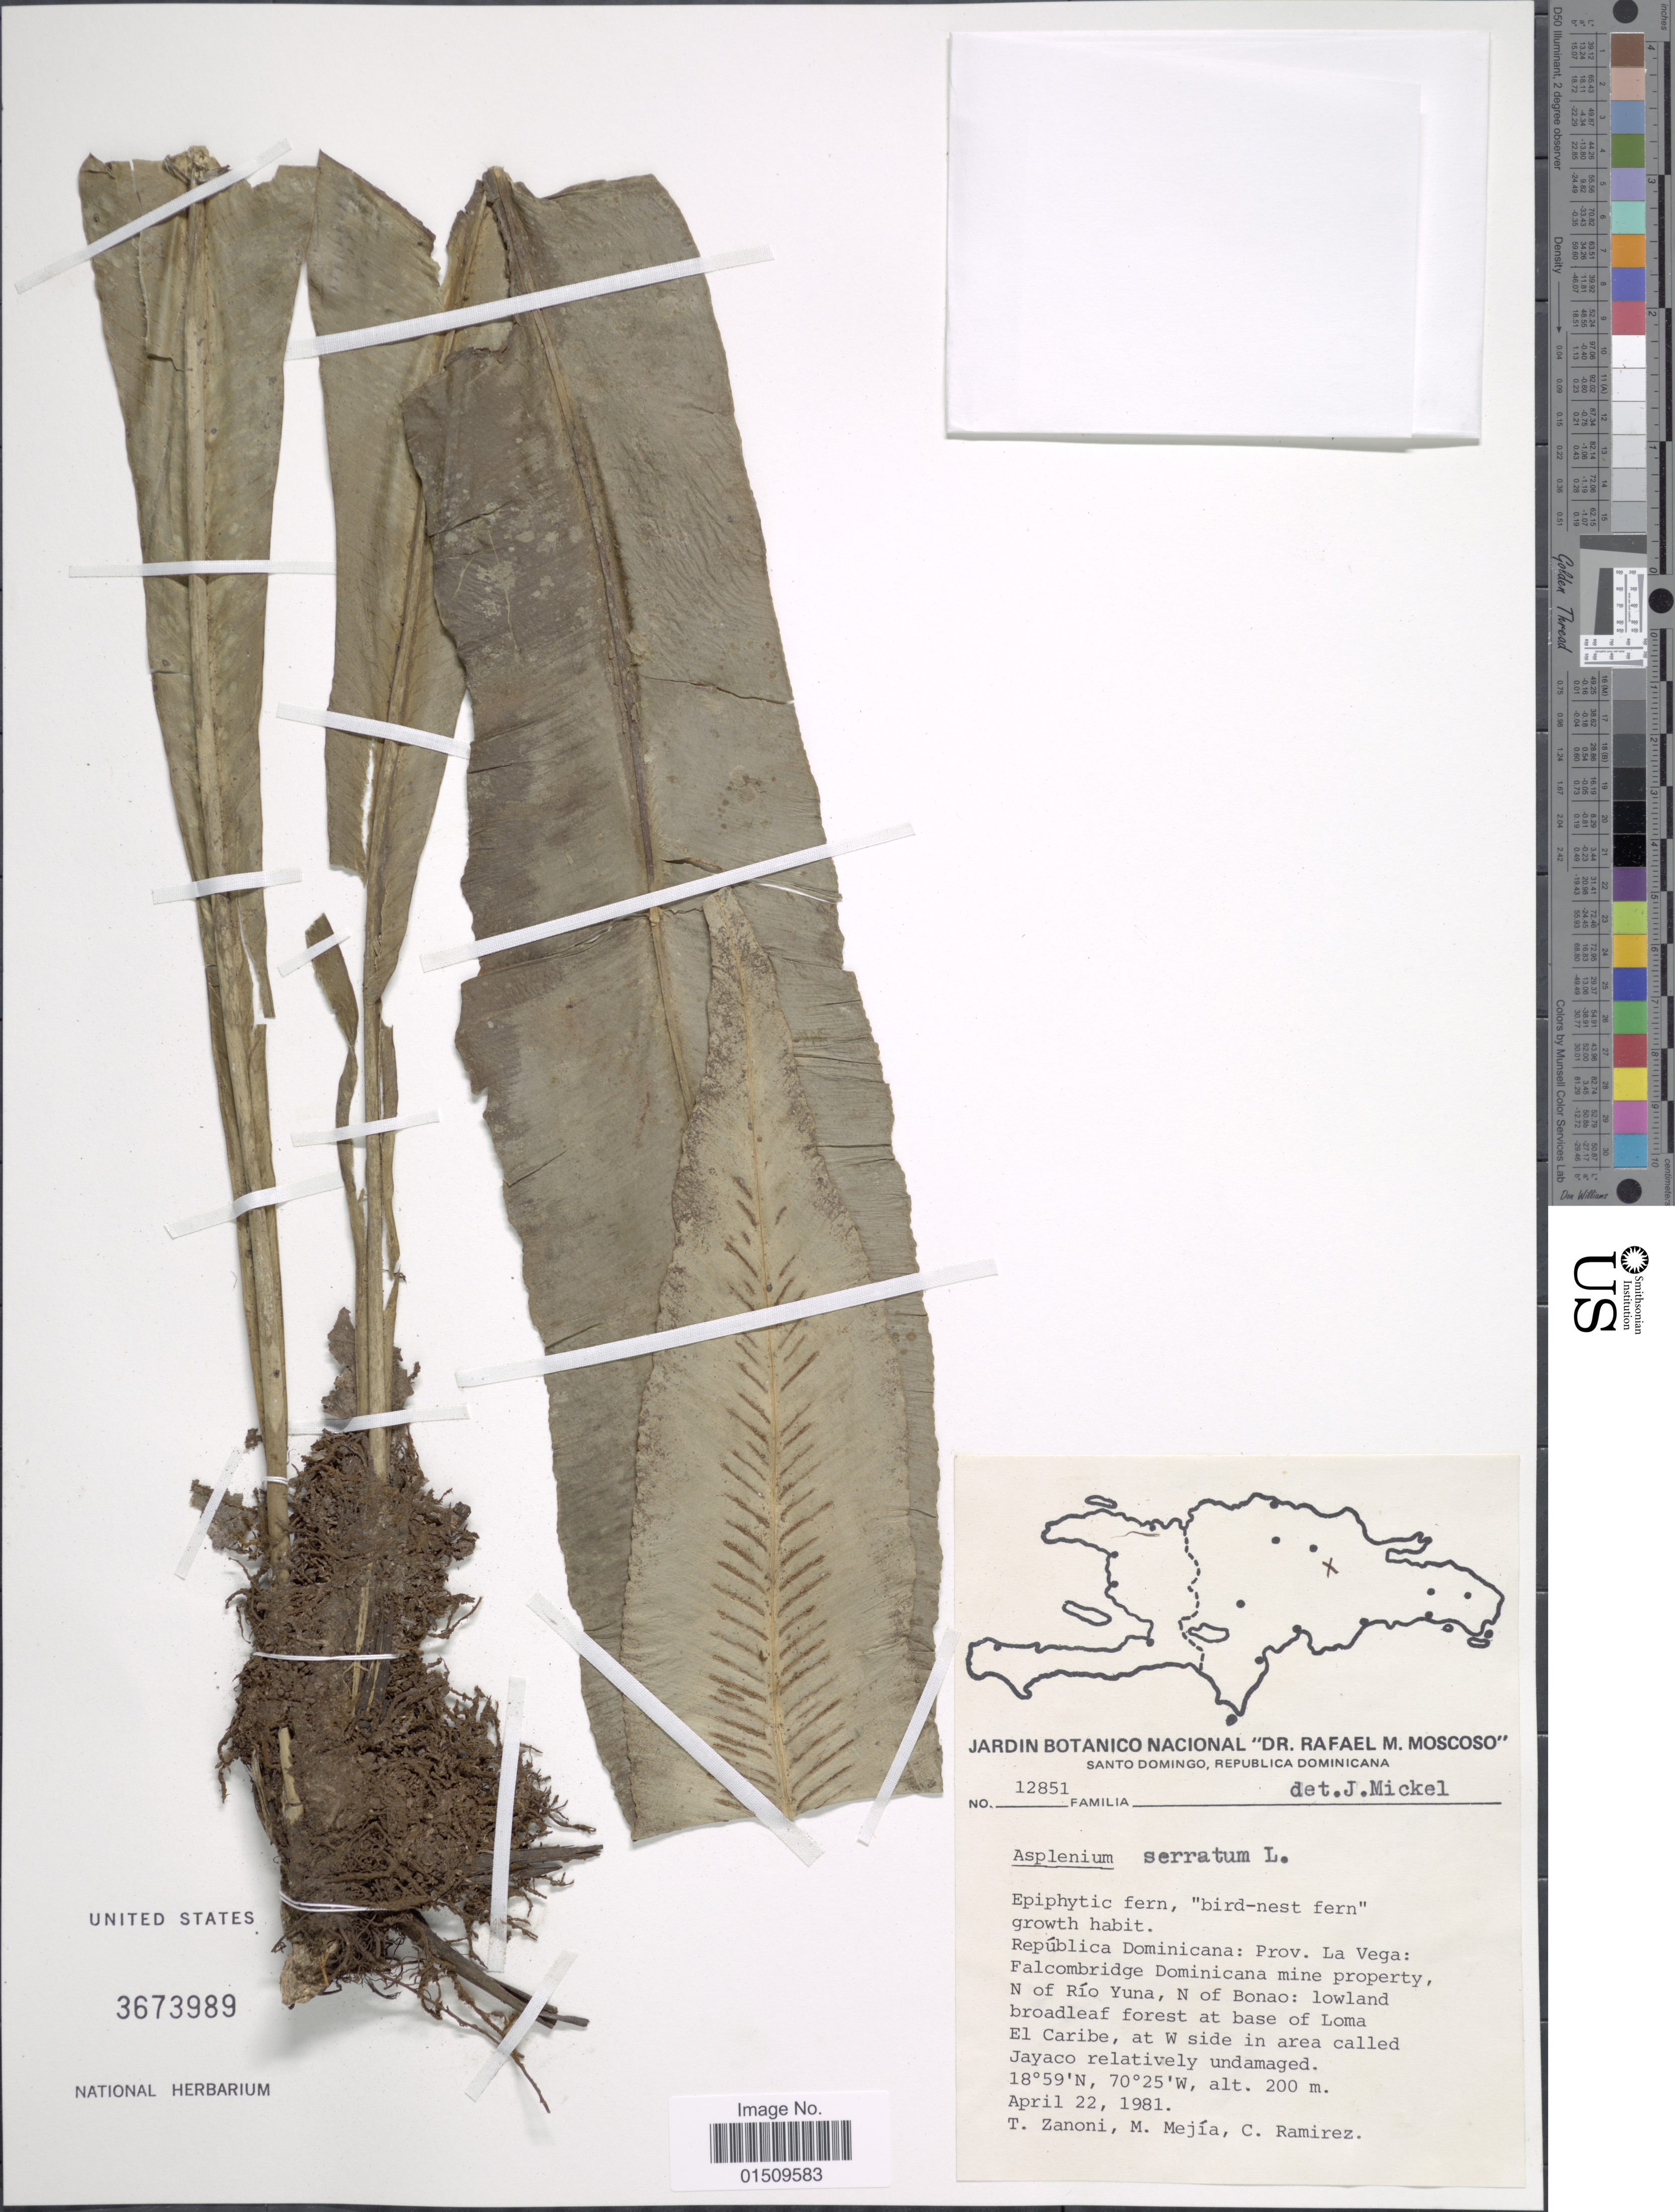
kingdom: Plantae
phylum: Tracheophyta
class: Polypodiopsida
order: Polypodiales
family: Aspleniaceae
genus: Asplenium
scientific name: Asplenium serratum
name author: L.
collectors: T. A. Zanoni, M. Mejia & C. Ramirez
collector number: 12851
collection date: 1981-04-22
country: Dominican Republic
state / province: La Vega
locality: Santo Domingo, Republica Dominica, Falcombridge Dominicana mine property, N of Rio Yuna, N of Bonao; lowland broadleaf forest at base of Loma El Caribe, at W side in area called Jayaco relatively undamaged.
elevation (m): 200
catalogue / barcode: US 3673989